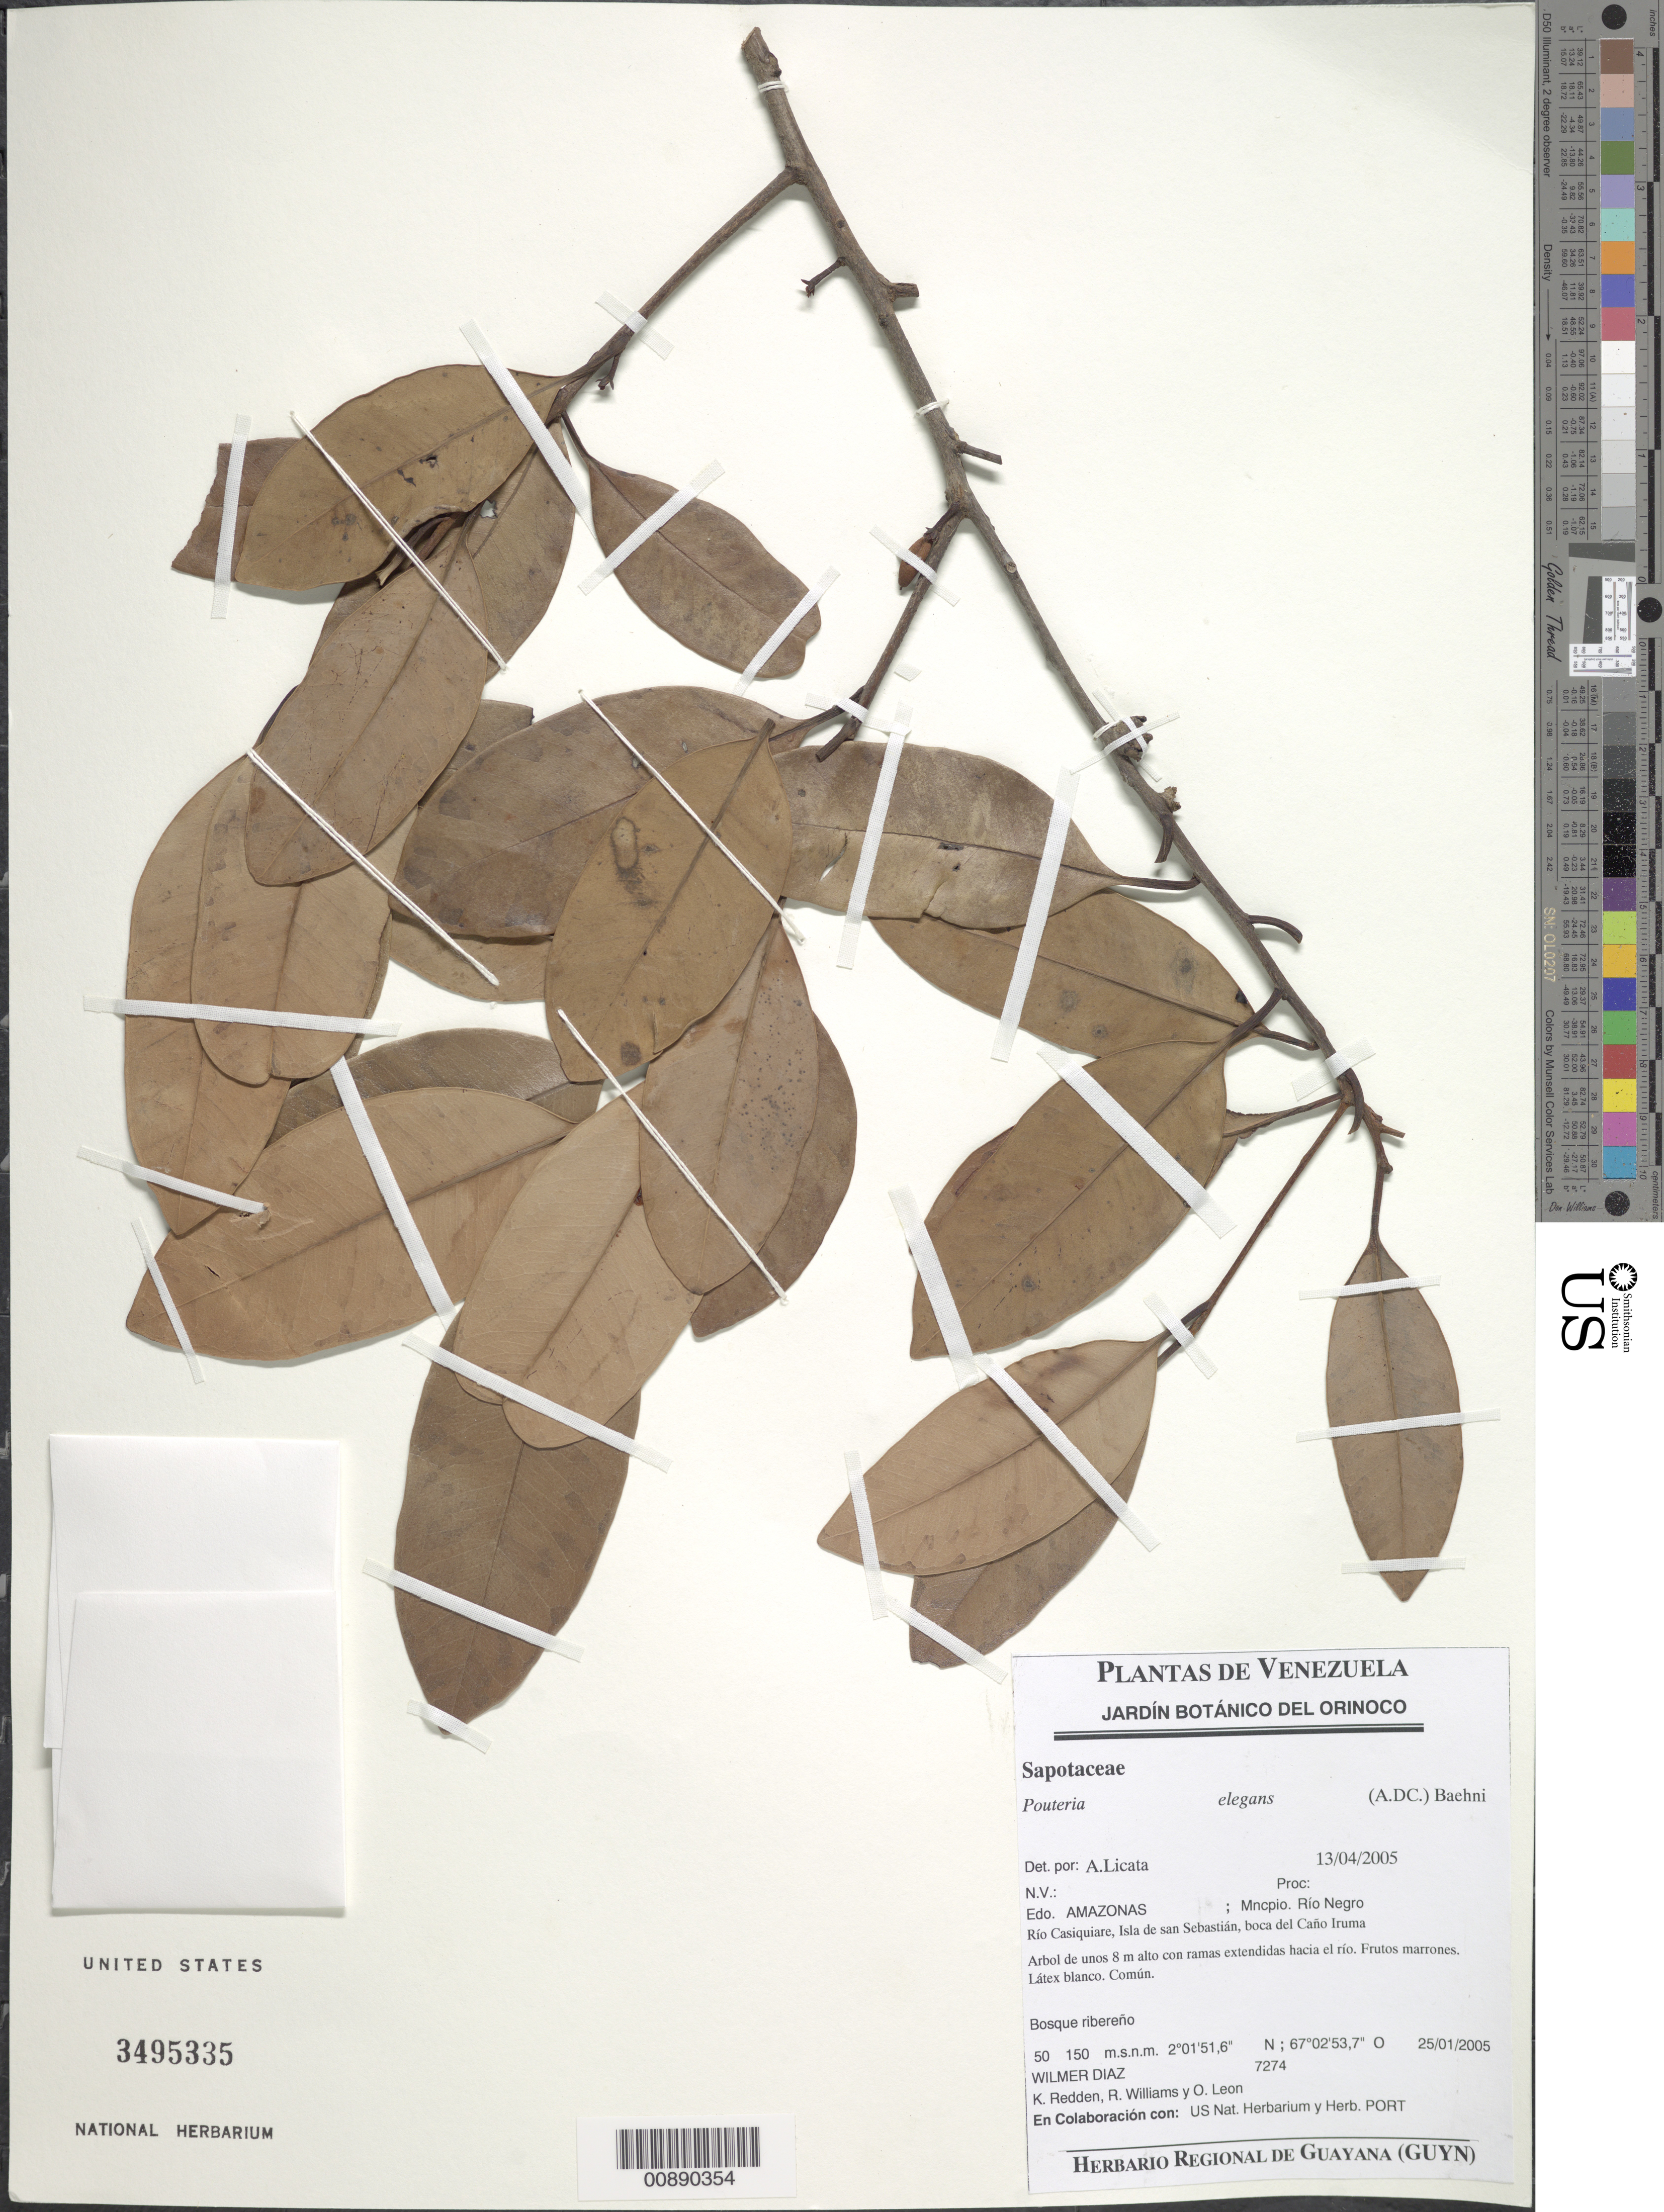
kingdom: Plantae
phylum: Tracheophyta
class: Magnoliopsida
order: Ericales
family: Sapotaceae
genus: Pouteria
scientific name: Pouteria elegans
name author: (A. DC.) Baehni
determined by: Licata, A., (PORT), Univ. Nac. Exp. de los Llanos Ezequiel Zamora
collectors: W. Díaz P., K. M. Redden, R. Williams & O. León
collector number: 7274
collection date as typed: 25-Jan-05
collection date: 2005-01-25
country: Venezuela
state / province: Amazonas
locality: Mun. Río Negro, Río Casiquaire, Isla de San Sebastián, boca del Caño Iruma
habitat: Bosque ribereño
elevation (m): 50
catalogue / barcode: US 3495335